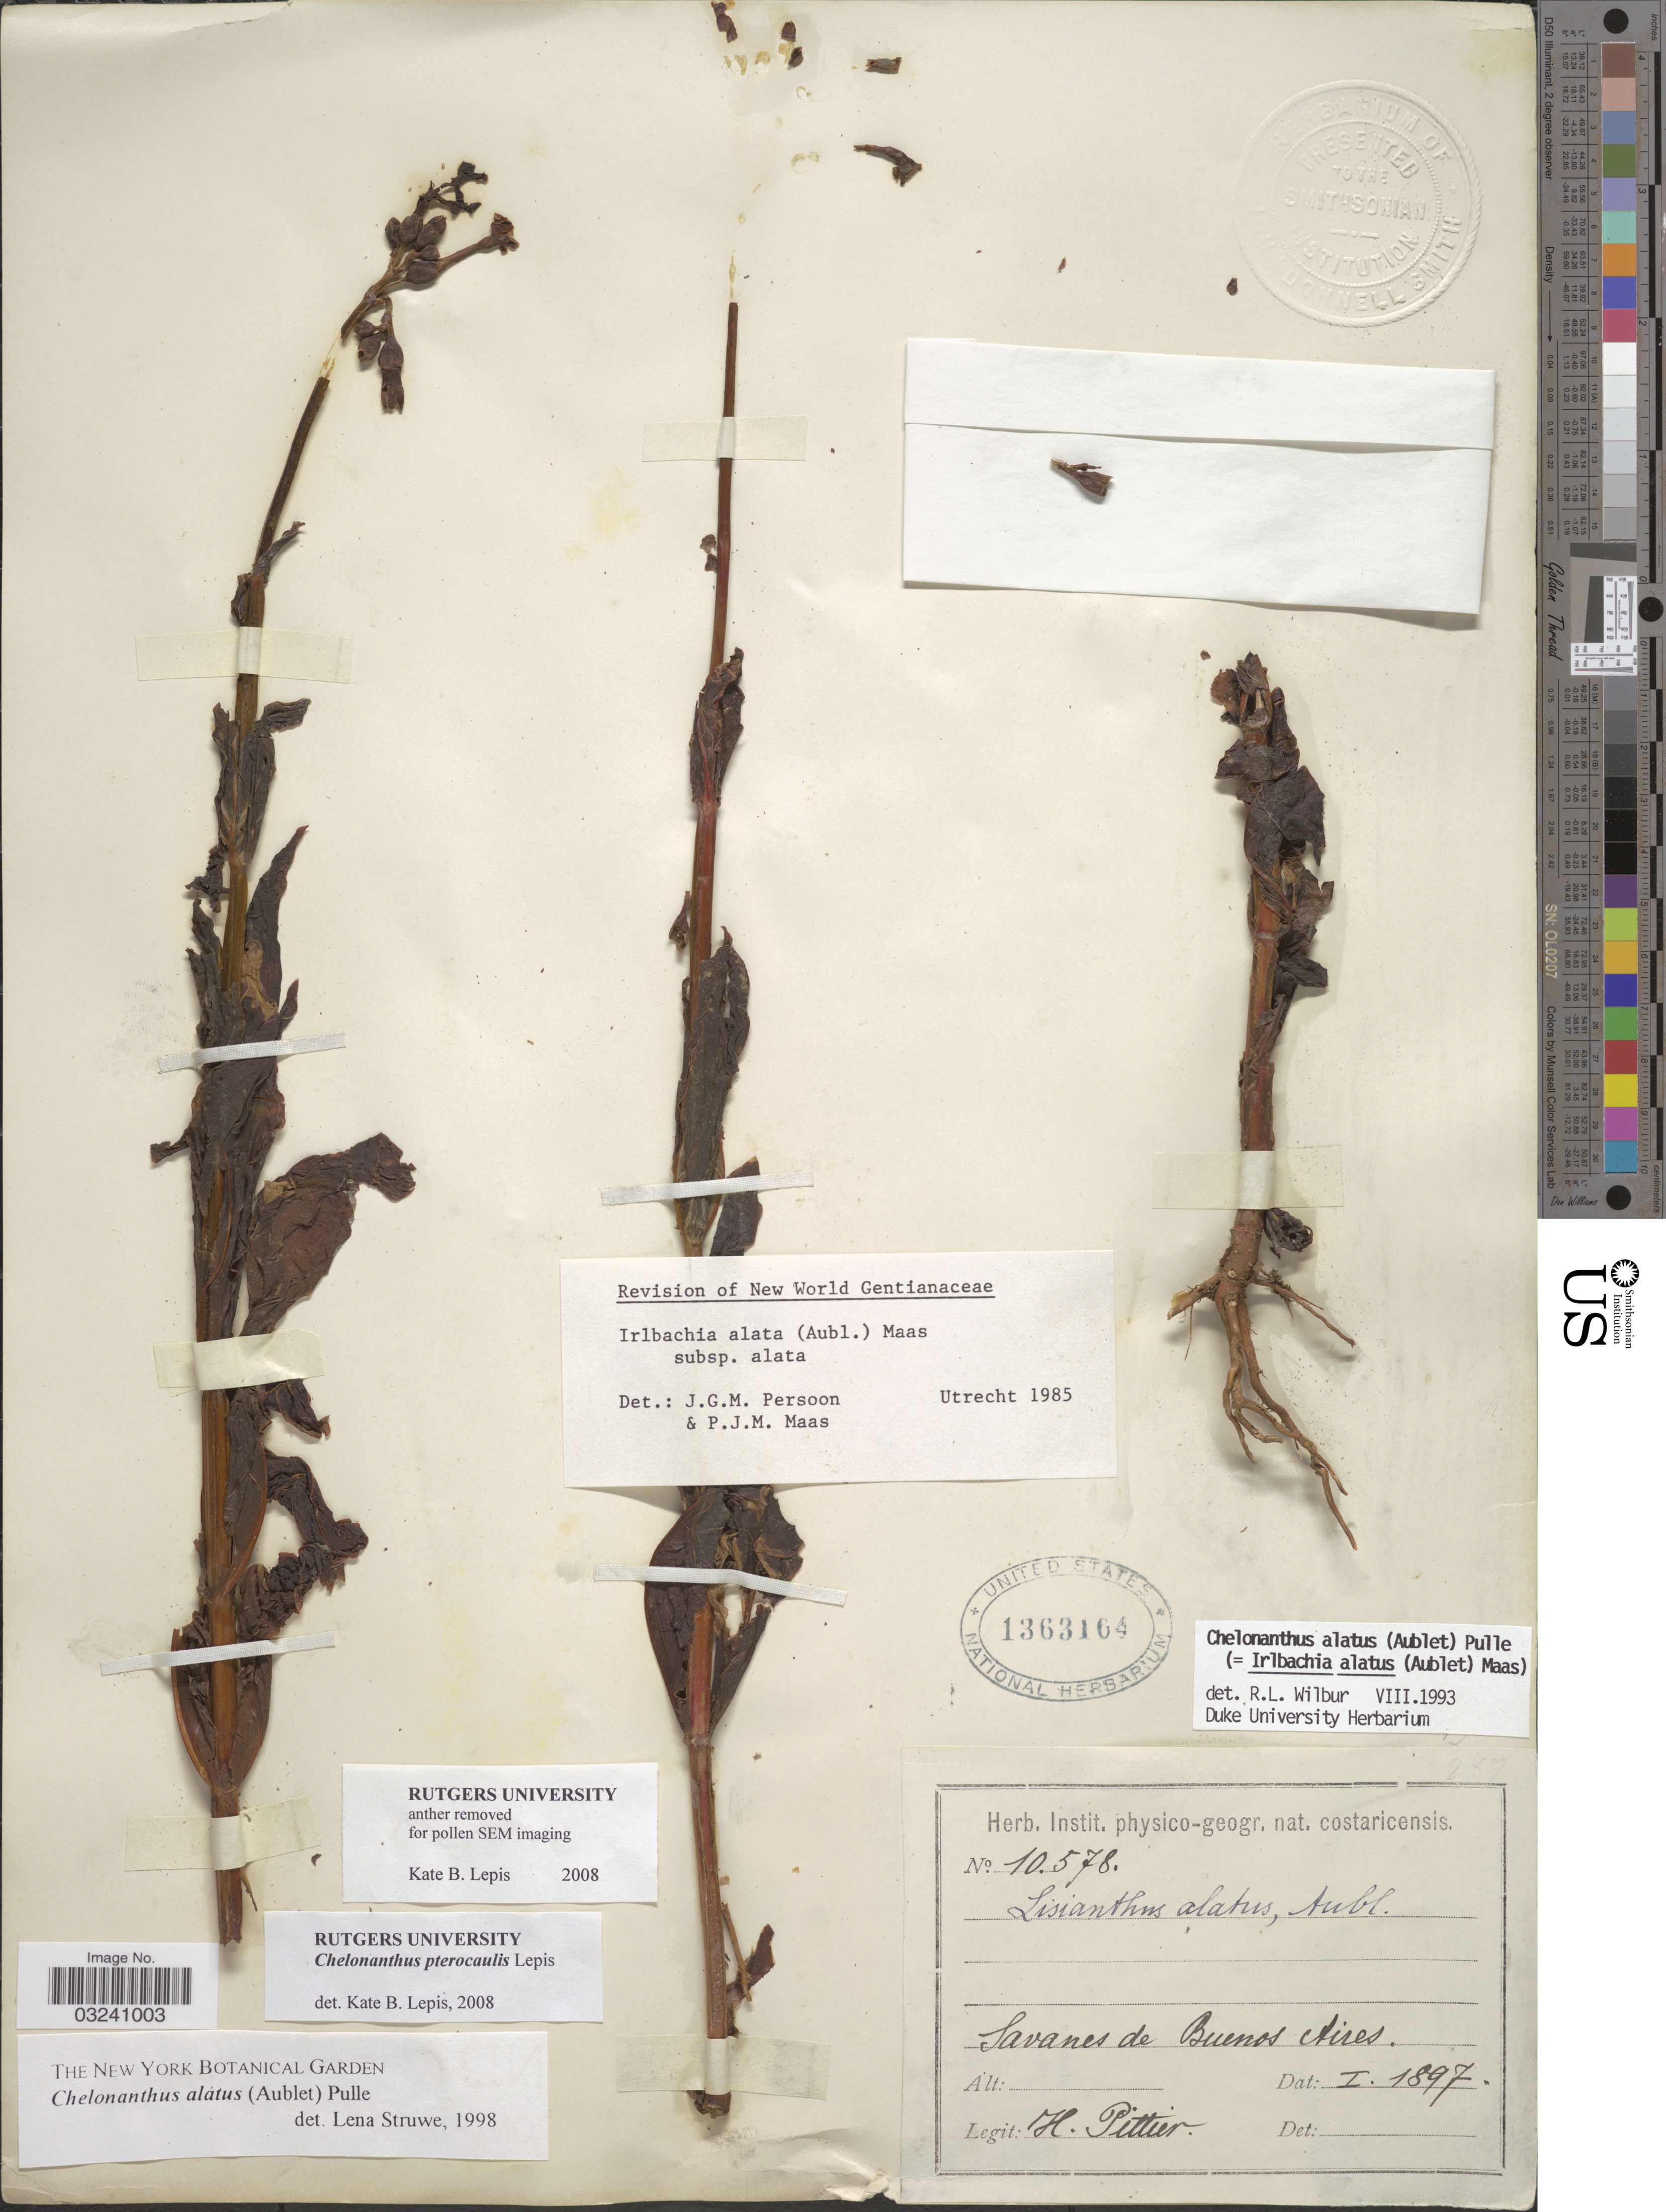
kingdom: Plantae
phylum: Tracheophyta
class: Magnoliopsida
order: Gentianales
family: Gentianaceae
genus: Chelonanthus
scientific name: Chelonanthus pterocaulis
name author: Lepis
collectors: H. F. Pittier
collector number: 10578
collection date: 1897-01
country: Costa Rica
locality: Savanes de Buenos Aires.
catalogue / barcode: US 1363164